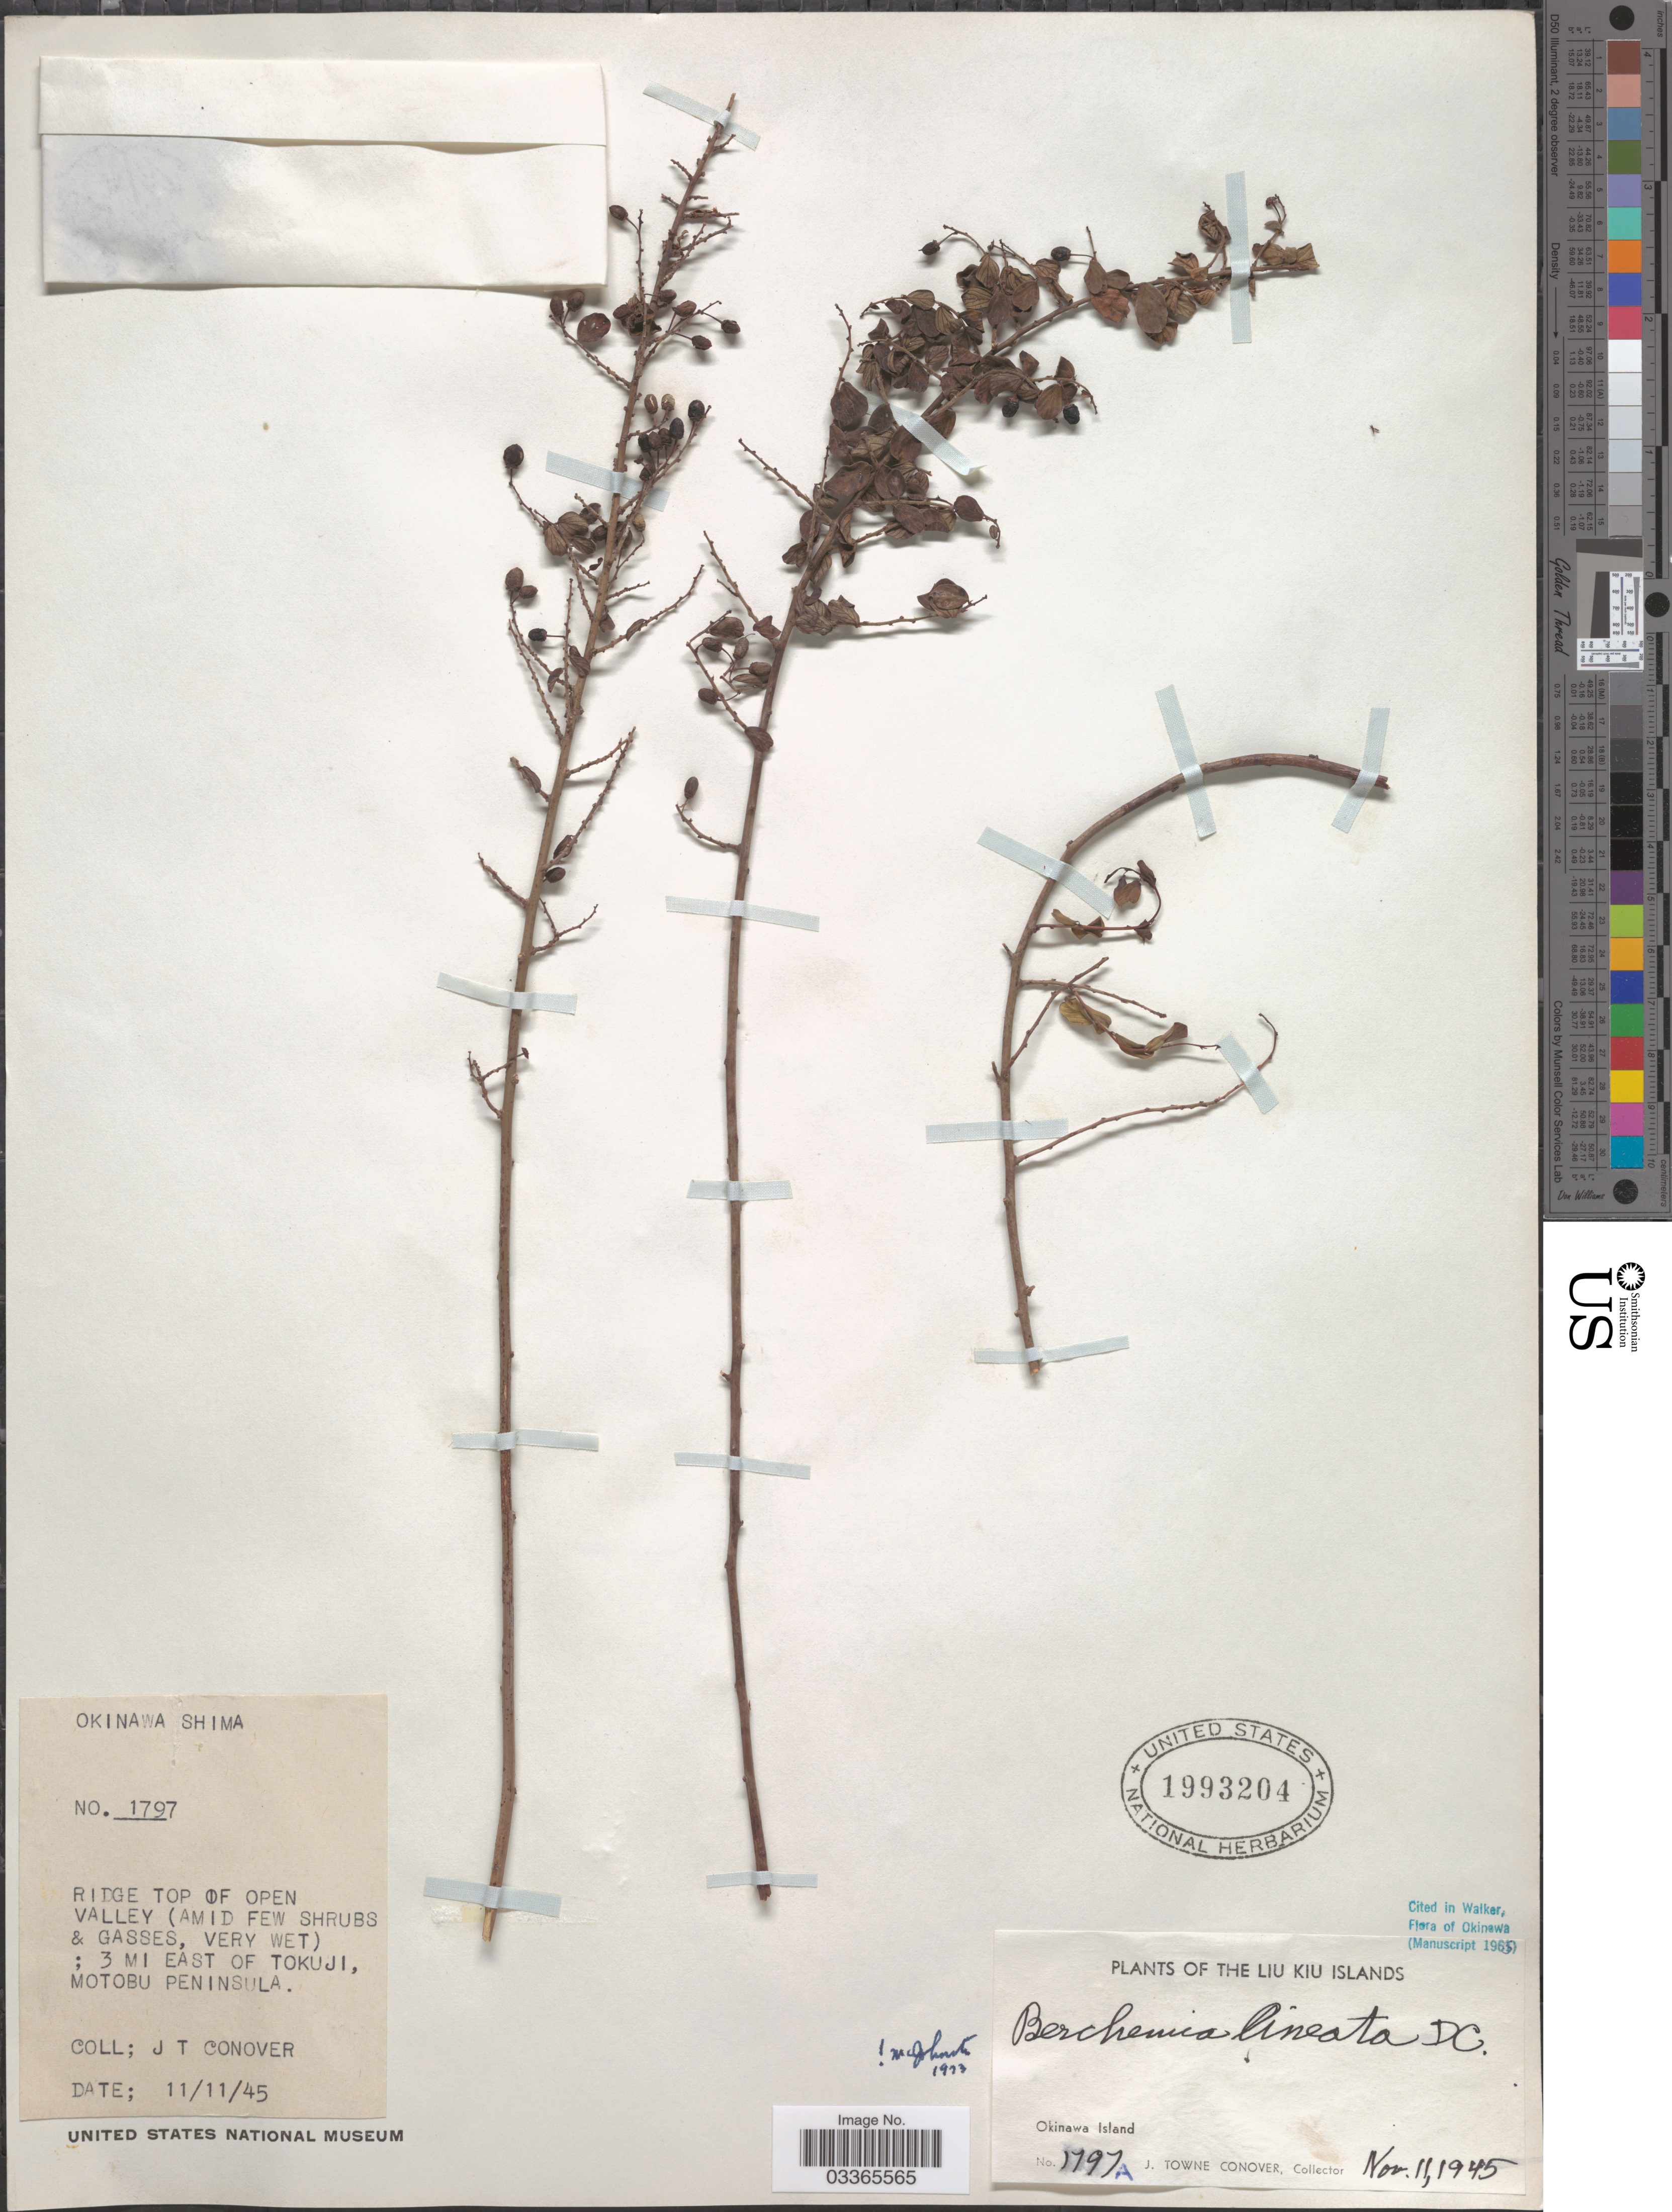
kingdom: Plantae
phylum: Tracheophyta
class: Magnoliopsida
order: Rosales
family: Rhamnaceae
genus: Berchemia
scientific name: Berchemia lineata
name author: (L.) DC.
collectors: J. T. Conover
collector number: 1797A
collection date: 1945-11-11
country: Japan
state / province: Okinawa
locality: The Liu Kiu Islands, Okinawa Island, 3 mi east of Tokuji, Motobu Peninsula.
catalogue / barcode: US 1993204